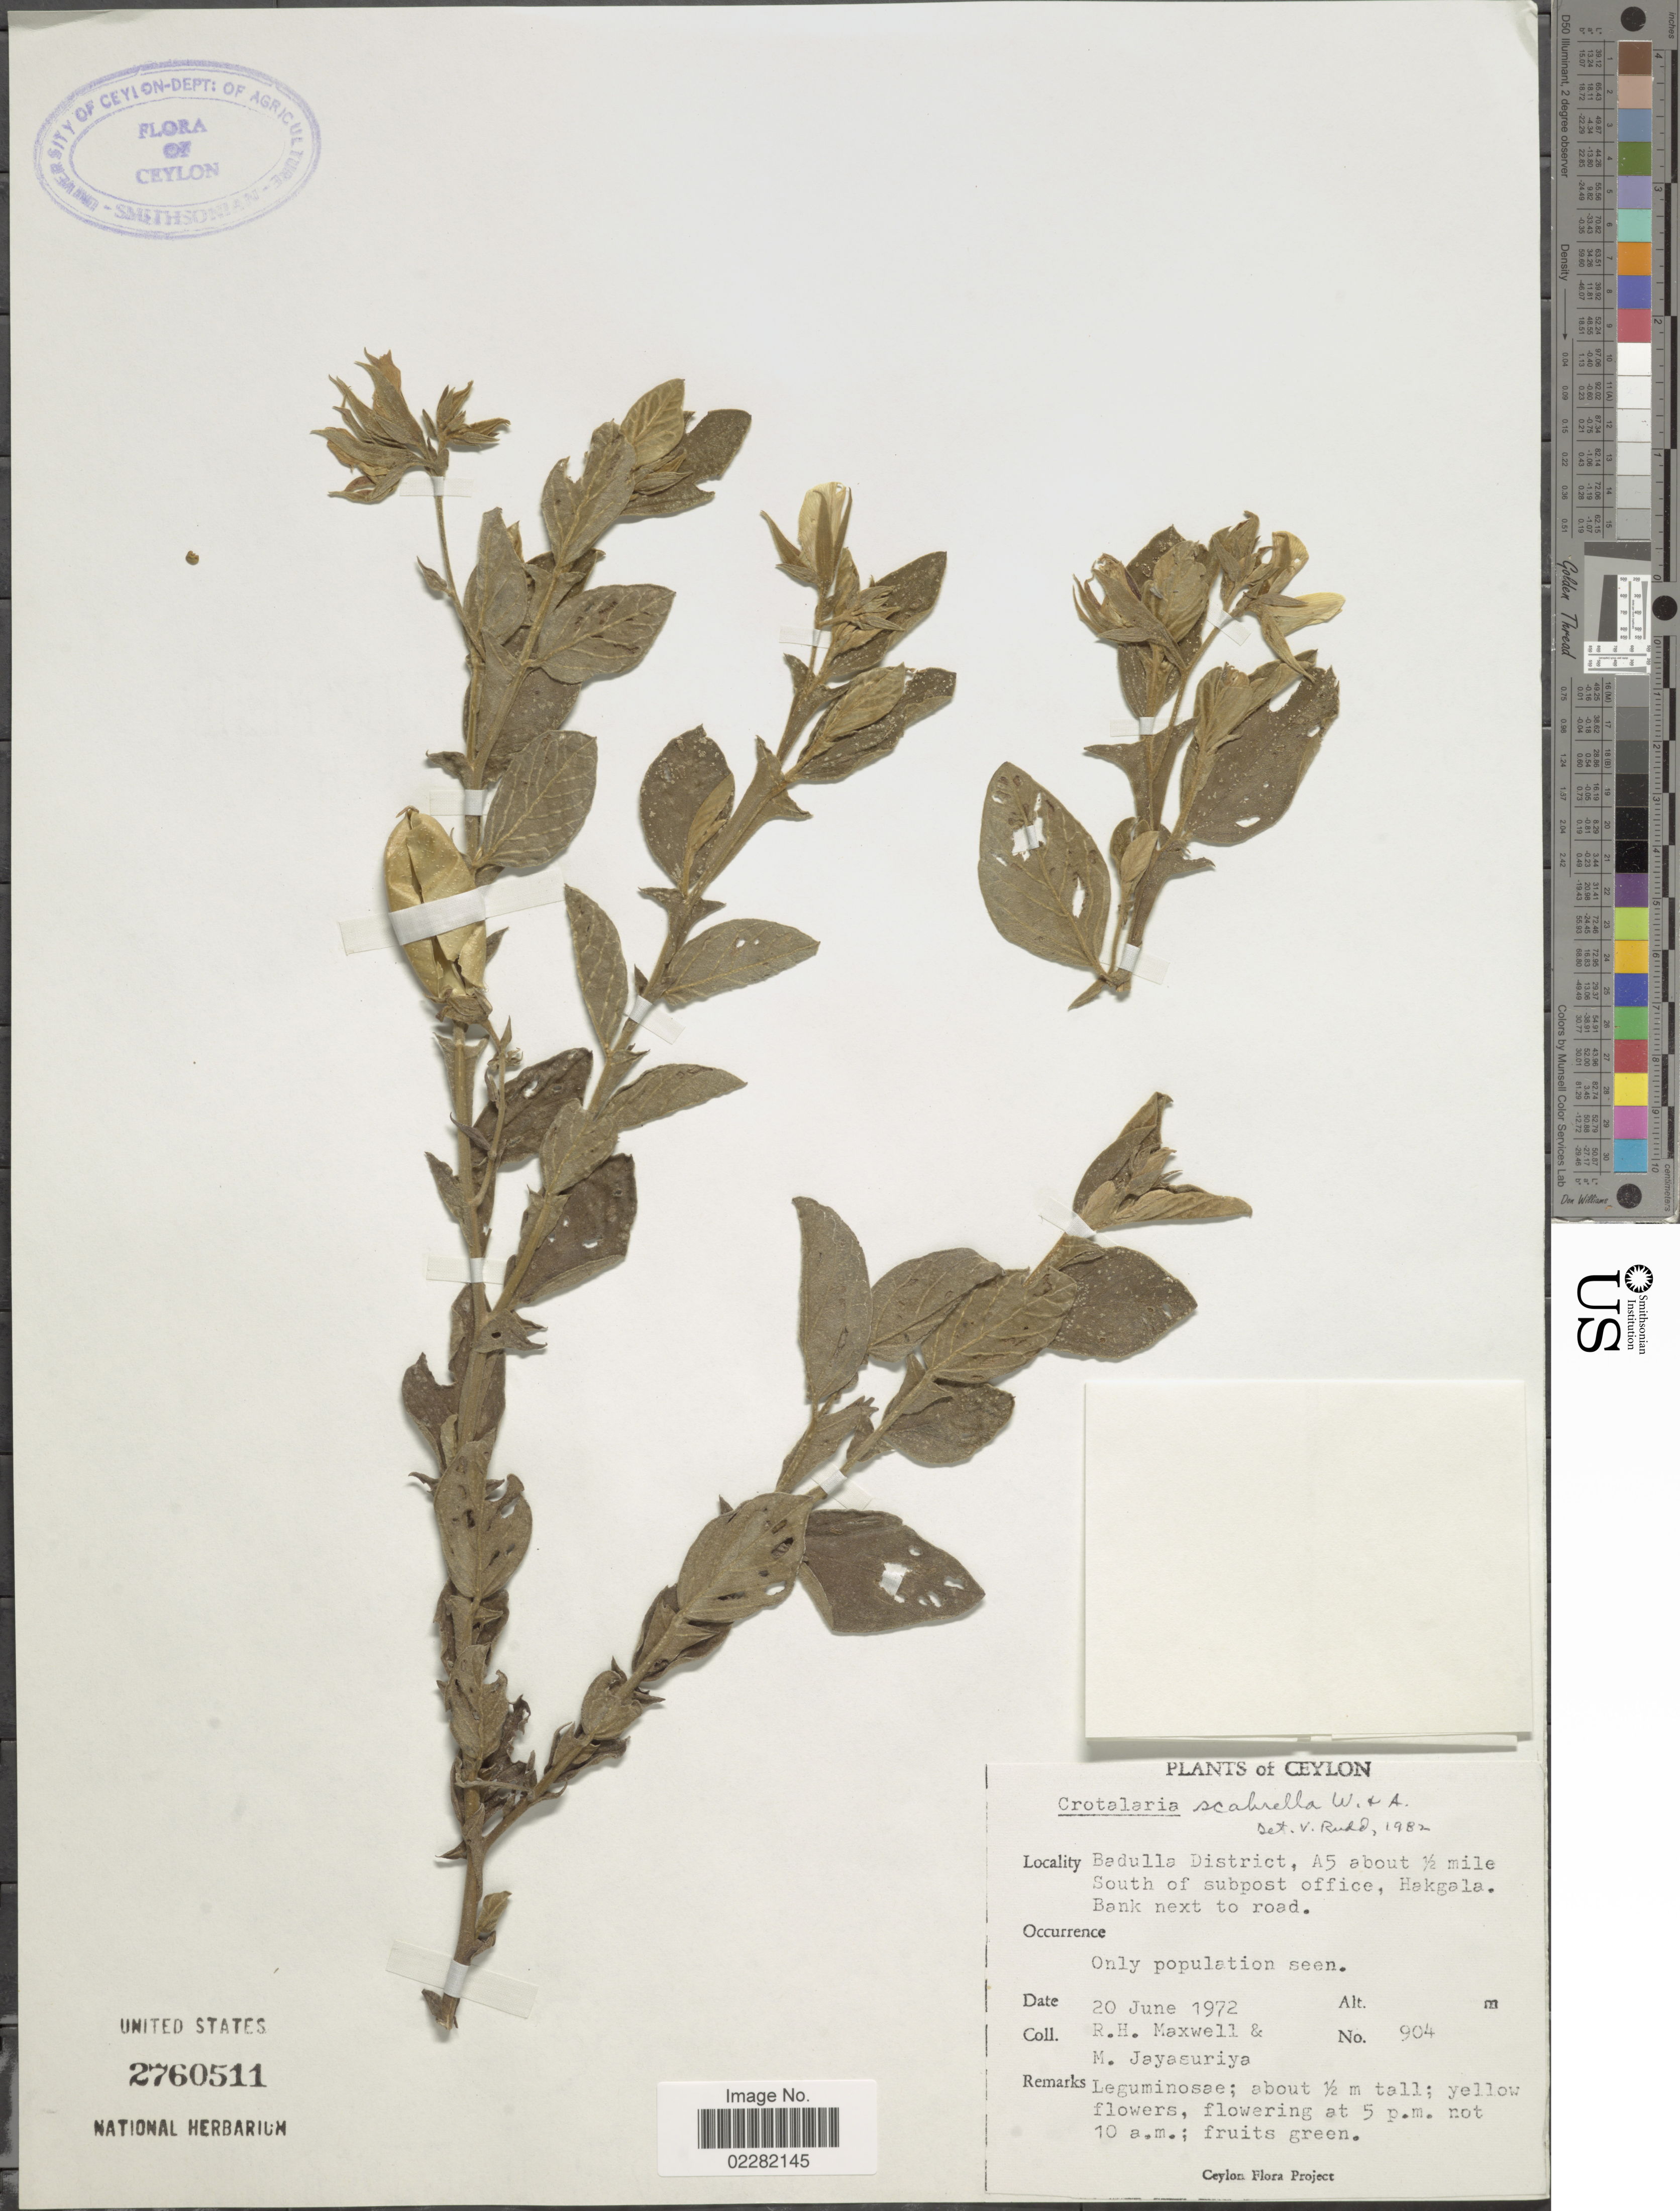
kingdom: Plantae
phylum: Tracheophyta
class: Magnoliopsida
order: Fabales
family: Fabaceae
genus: Crotalaria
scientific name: Crotalaria scabrella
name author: Wight & Arn.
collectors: R. Maxwell & M. Jayasuriya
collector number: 904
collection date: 1972-06-20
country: Sri Lanka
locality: Ceylon, Badulla District, A5 about 1/2 mile South of subpost office, Hakgala, Bank next to the road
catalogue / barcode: US 2760511